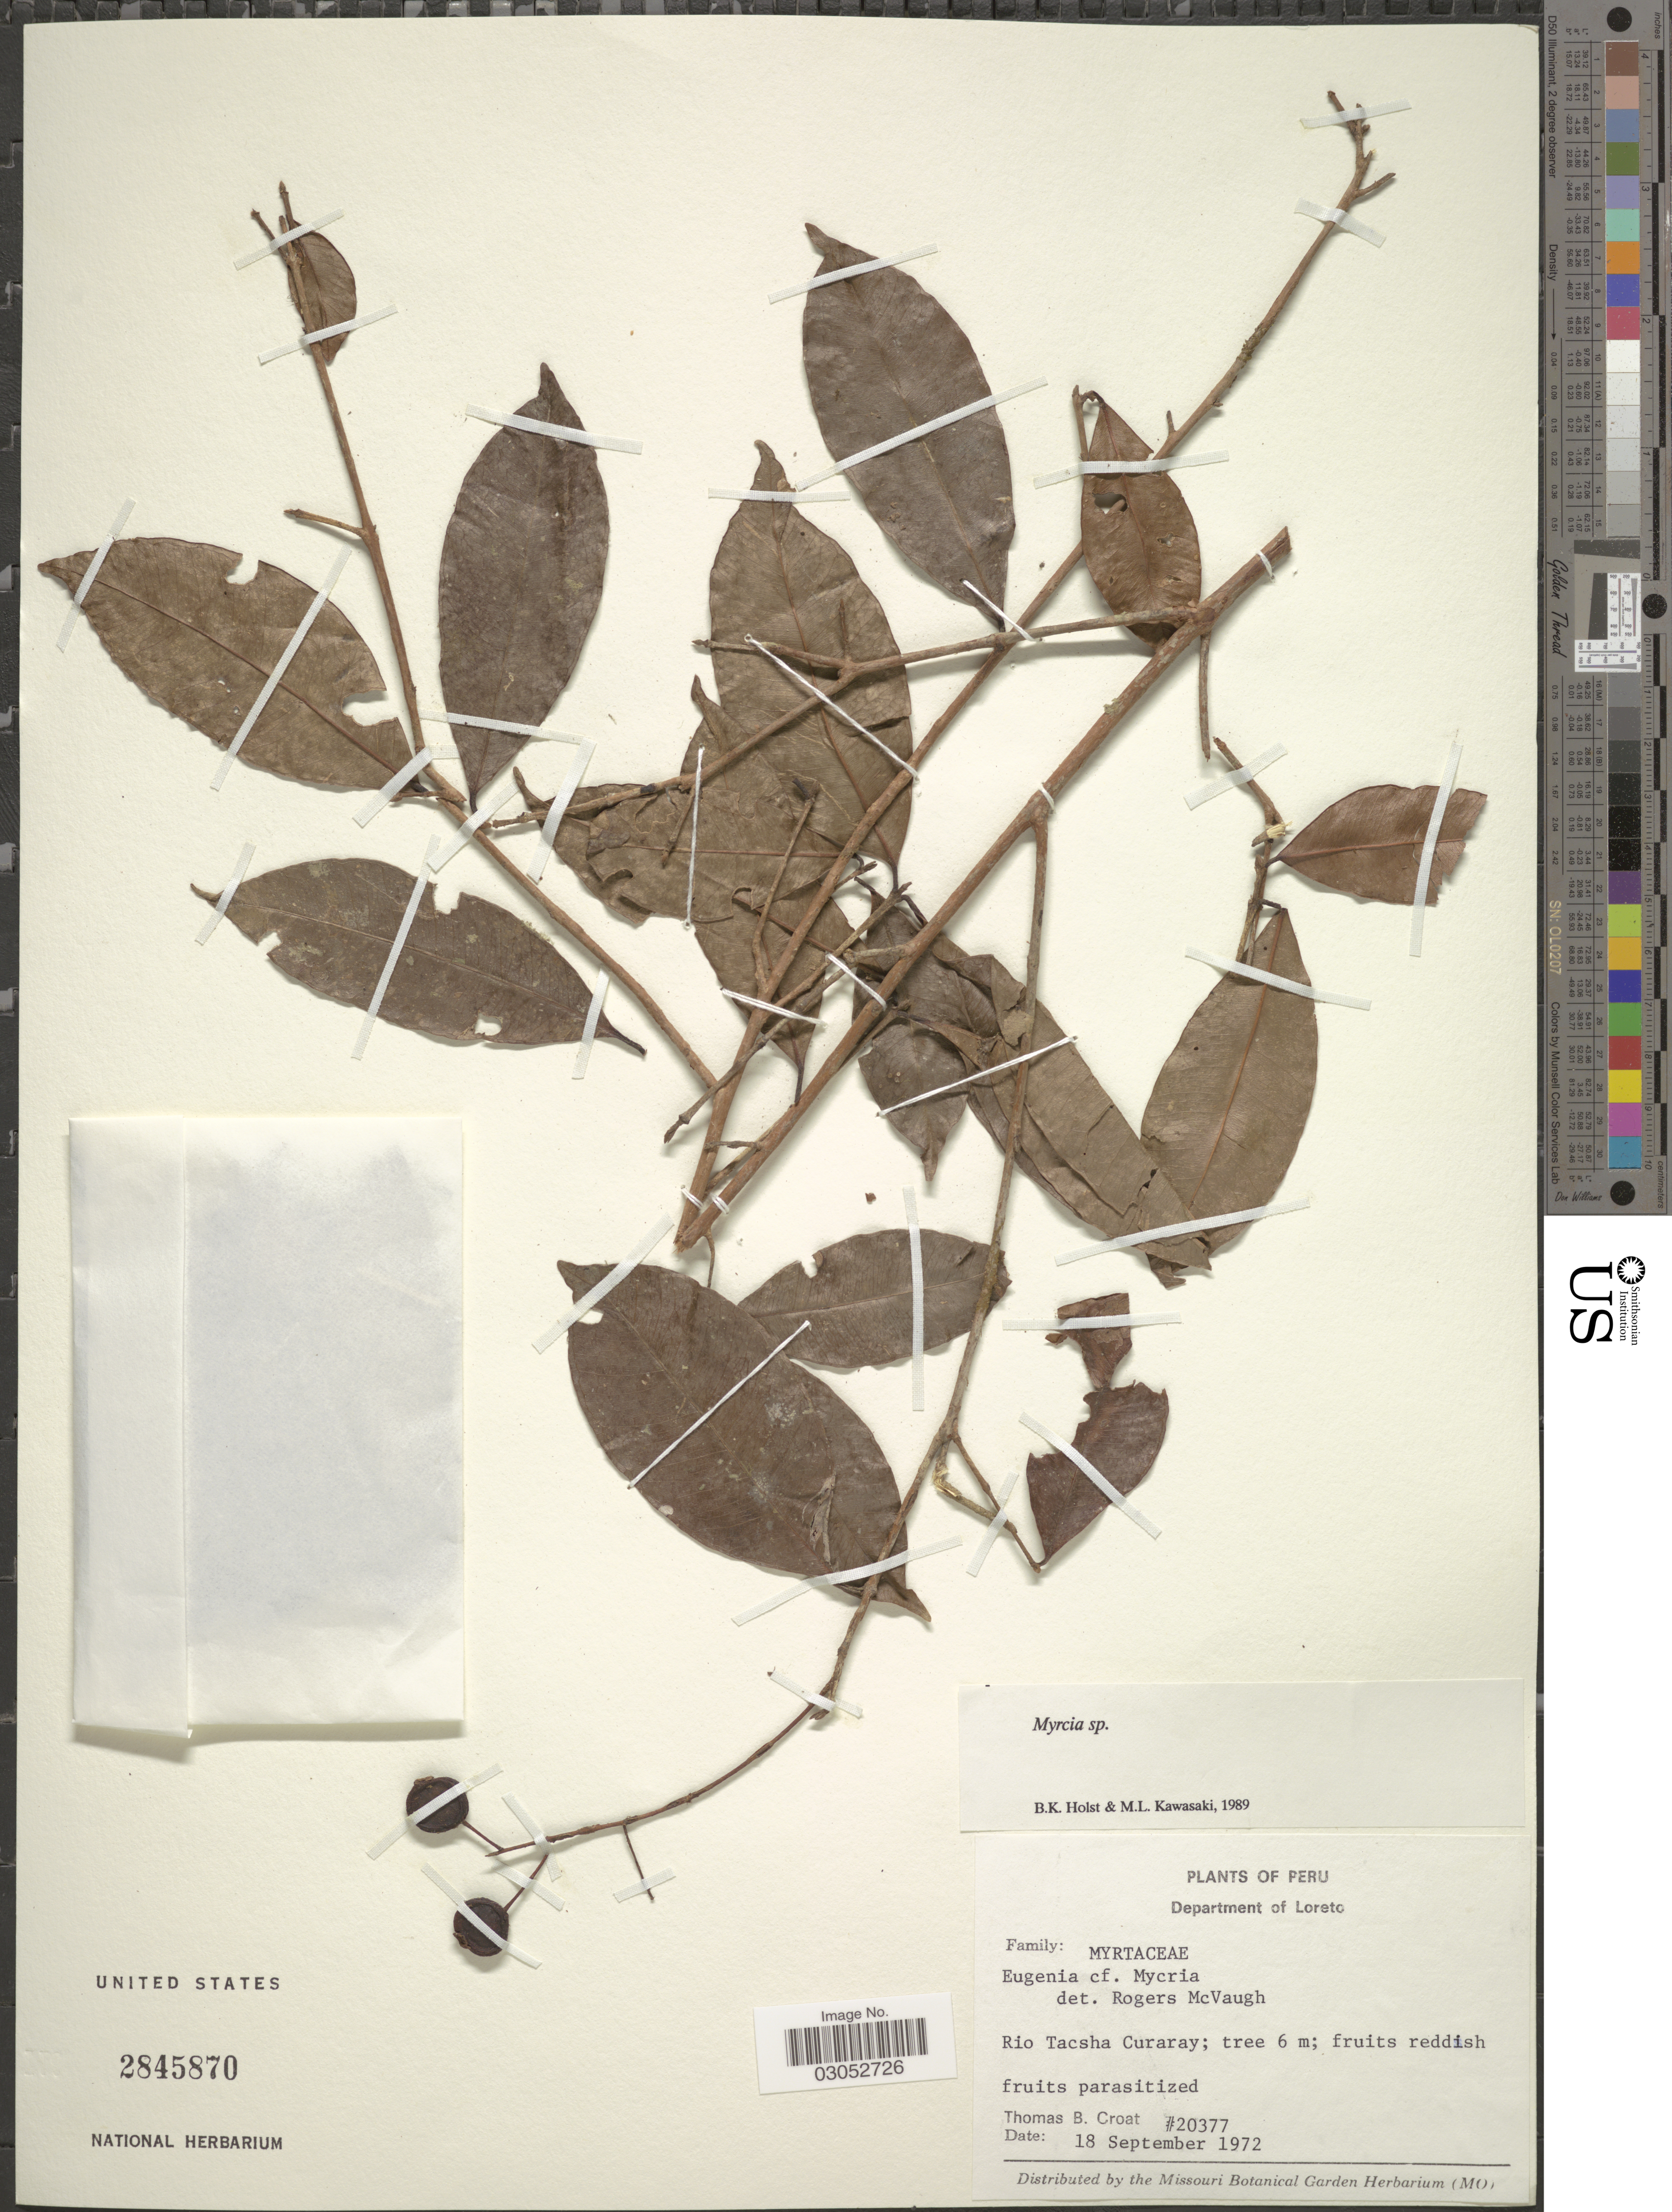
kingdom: Plantae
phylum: Tracheophyta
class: Magnoliopsida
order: Myrtales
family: Myrtaceae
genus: Myrcia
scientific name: Myrcia sp.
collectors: T. B. Croat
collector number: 20377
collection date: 1972-09-18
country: Peru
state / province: Loreto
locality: Department of Loreto. Rio Tacsha Curaray.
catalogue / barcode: US 2845870